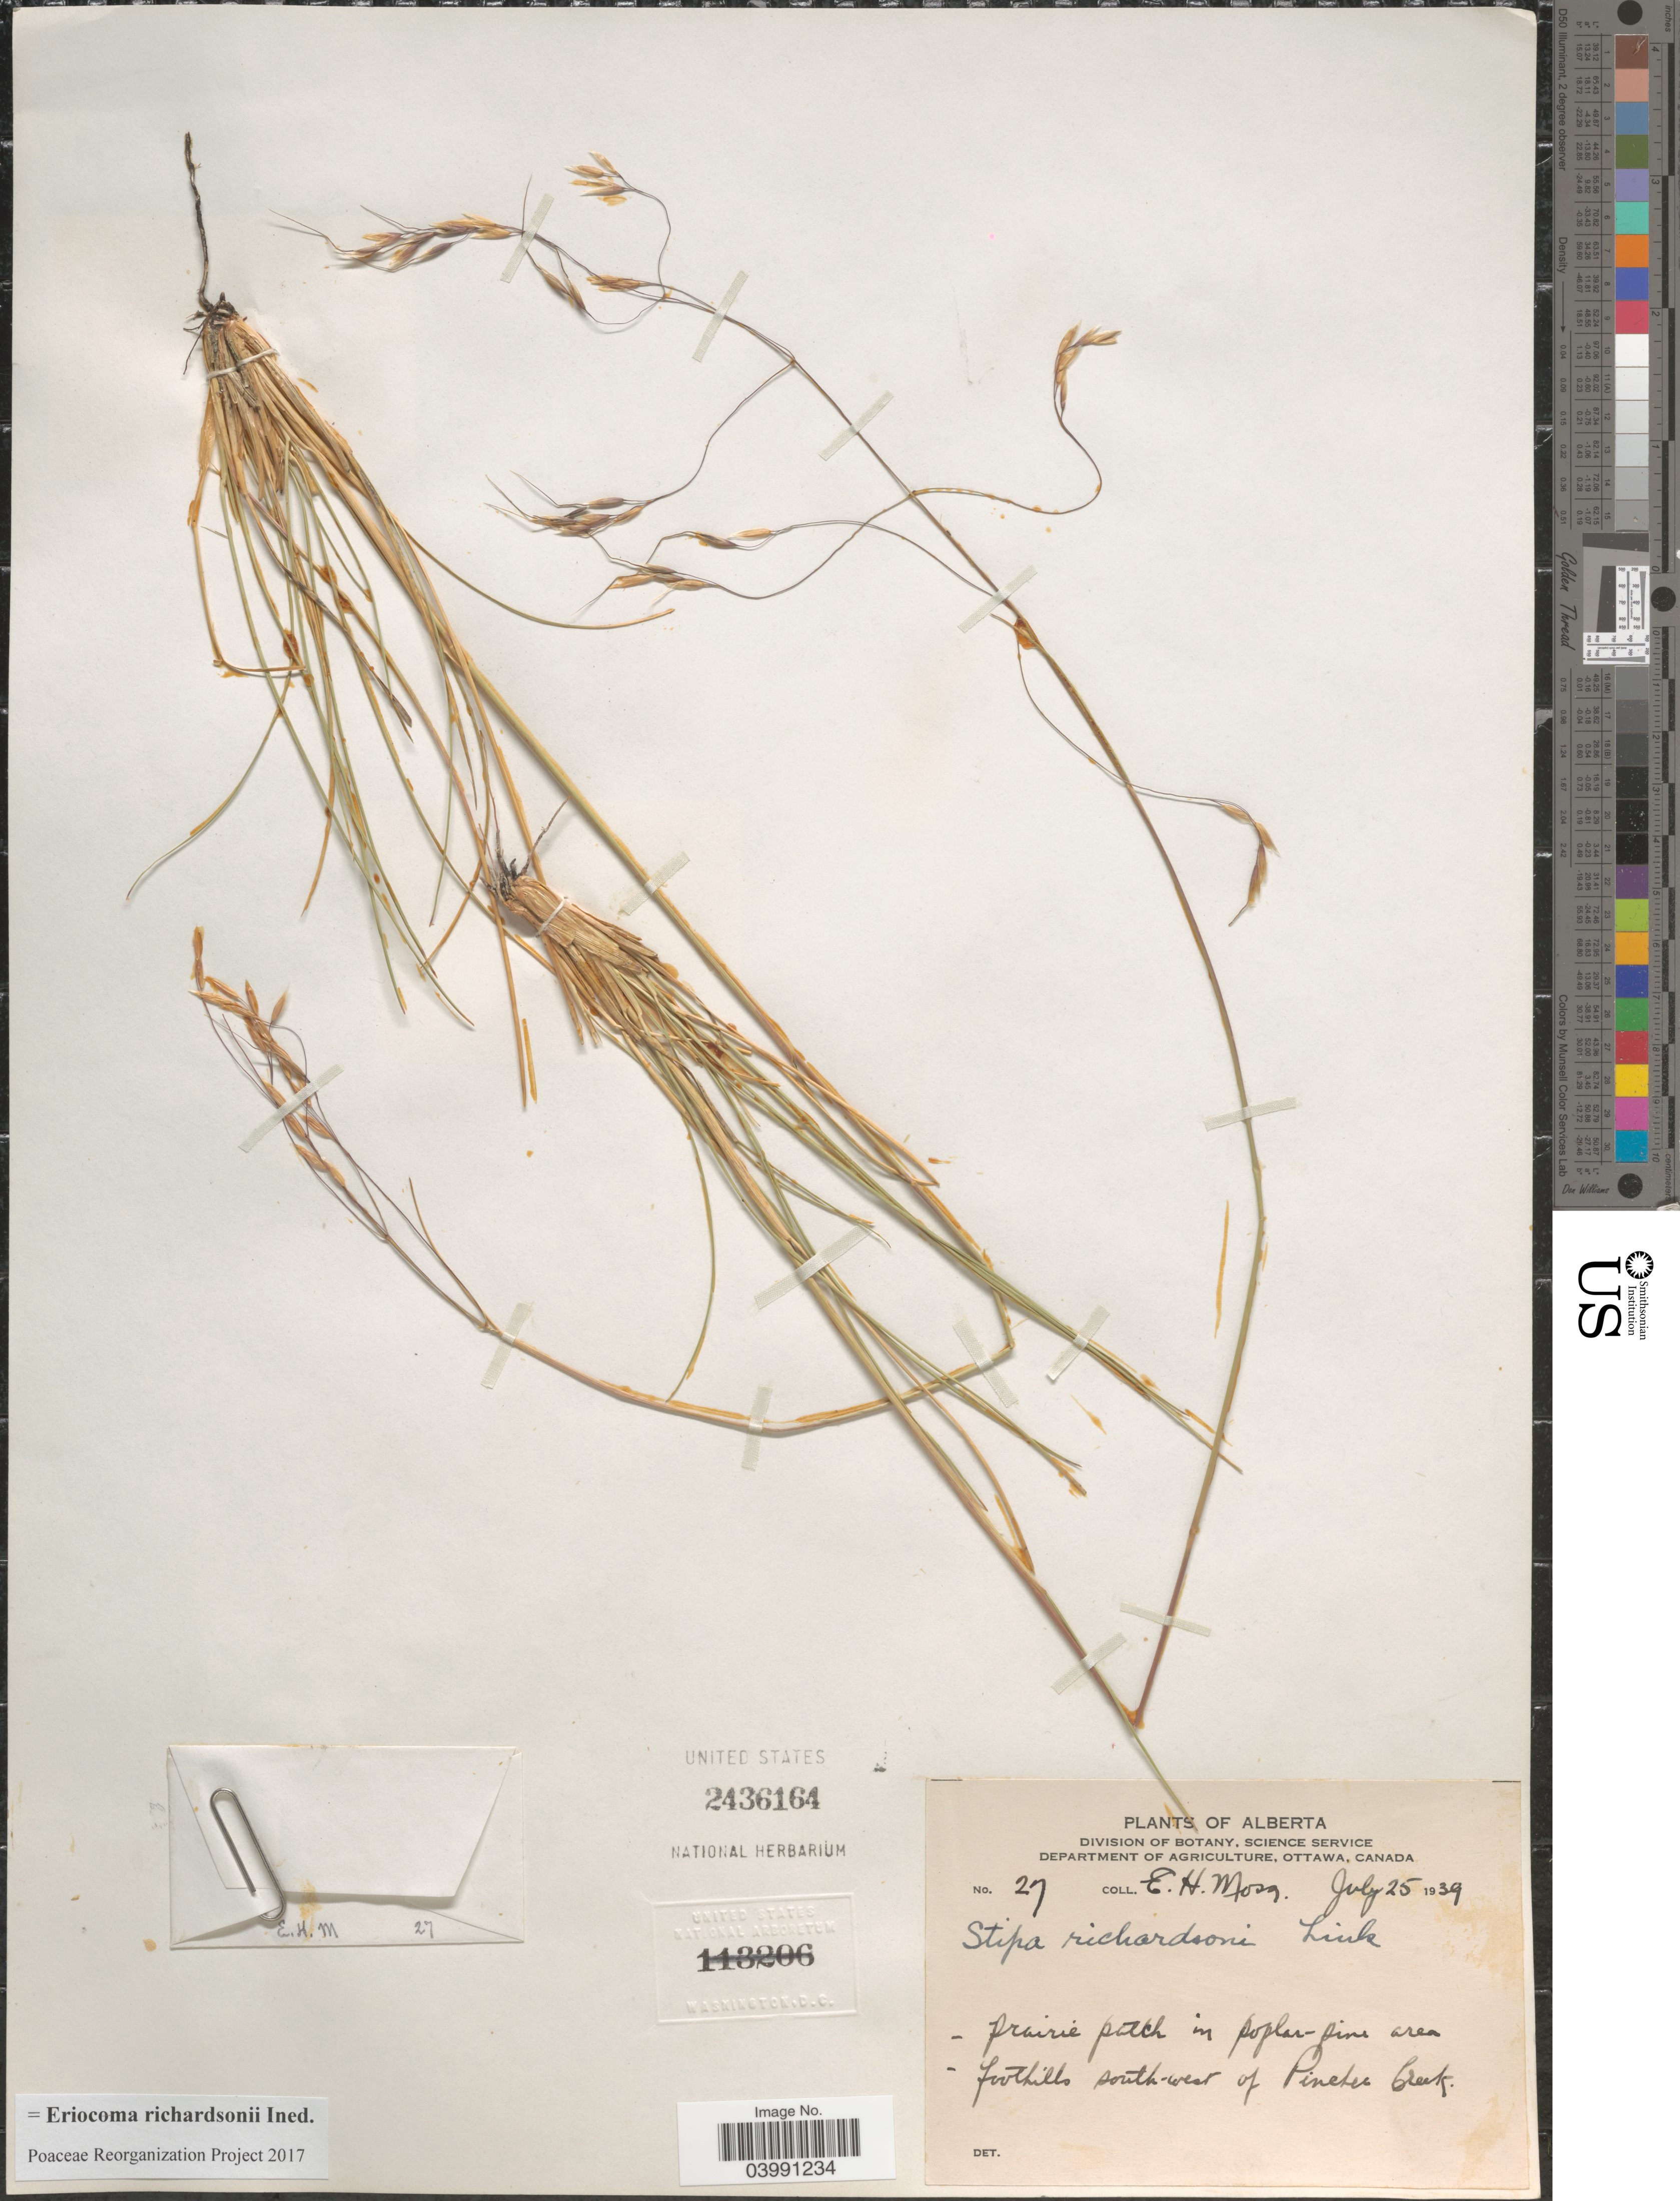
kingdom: Plantae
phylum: Tracheophyta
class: Liliopsida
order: Poales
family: Poaceae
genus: Eriocoma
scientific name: Eriocoma richardsonii ined.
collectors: E. Moss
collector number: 27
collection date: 1939-07-25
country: Canada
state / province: Alberta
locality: Foothills south-west of Pincher Creek.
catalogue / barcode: US 2436164